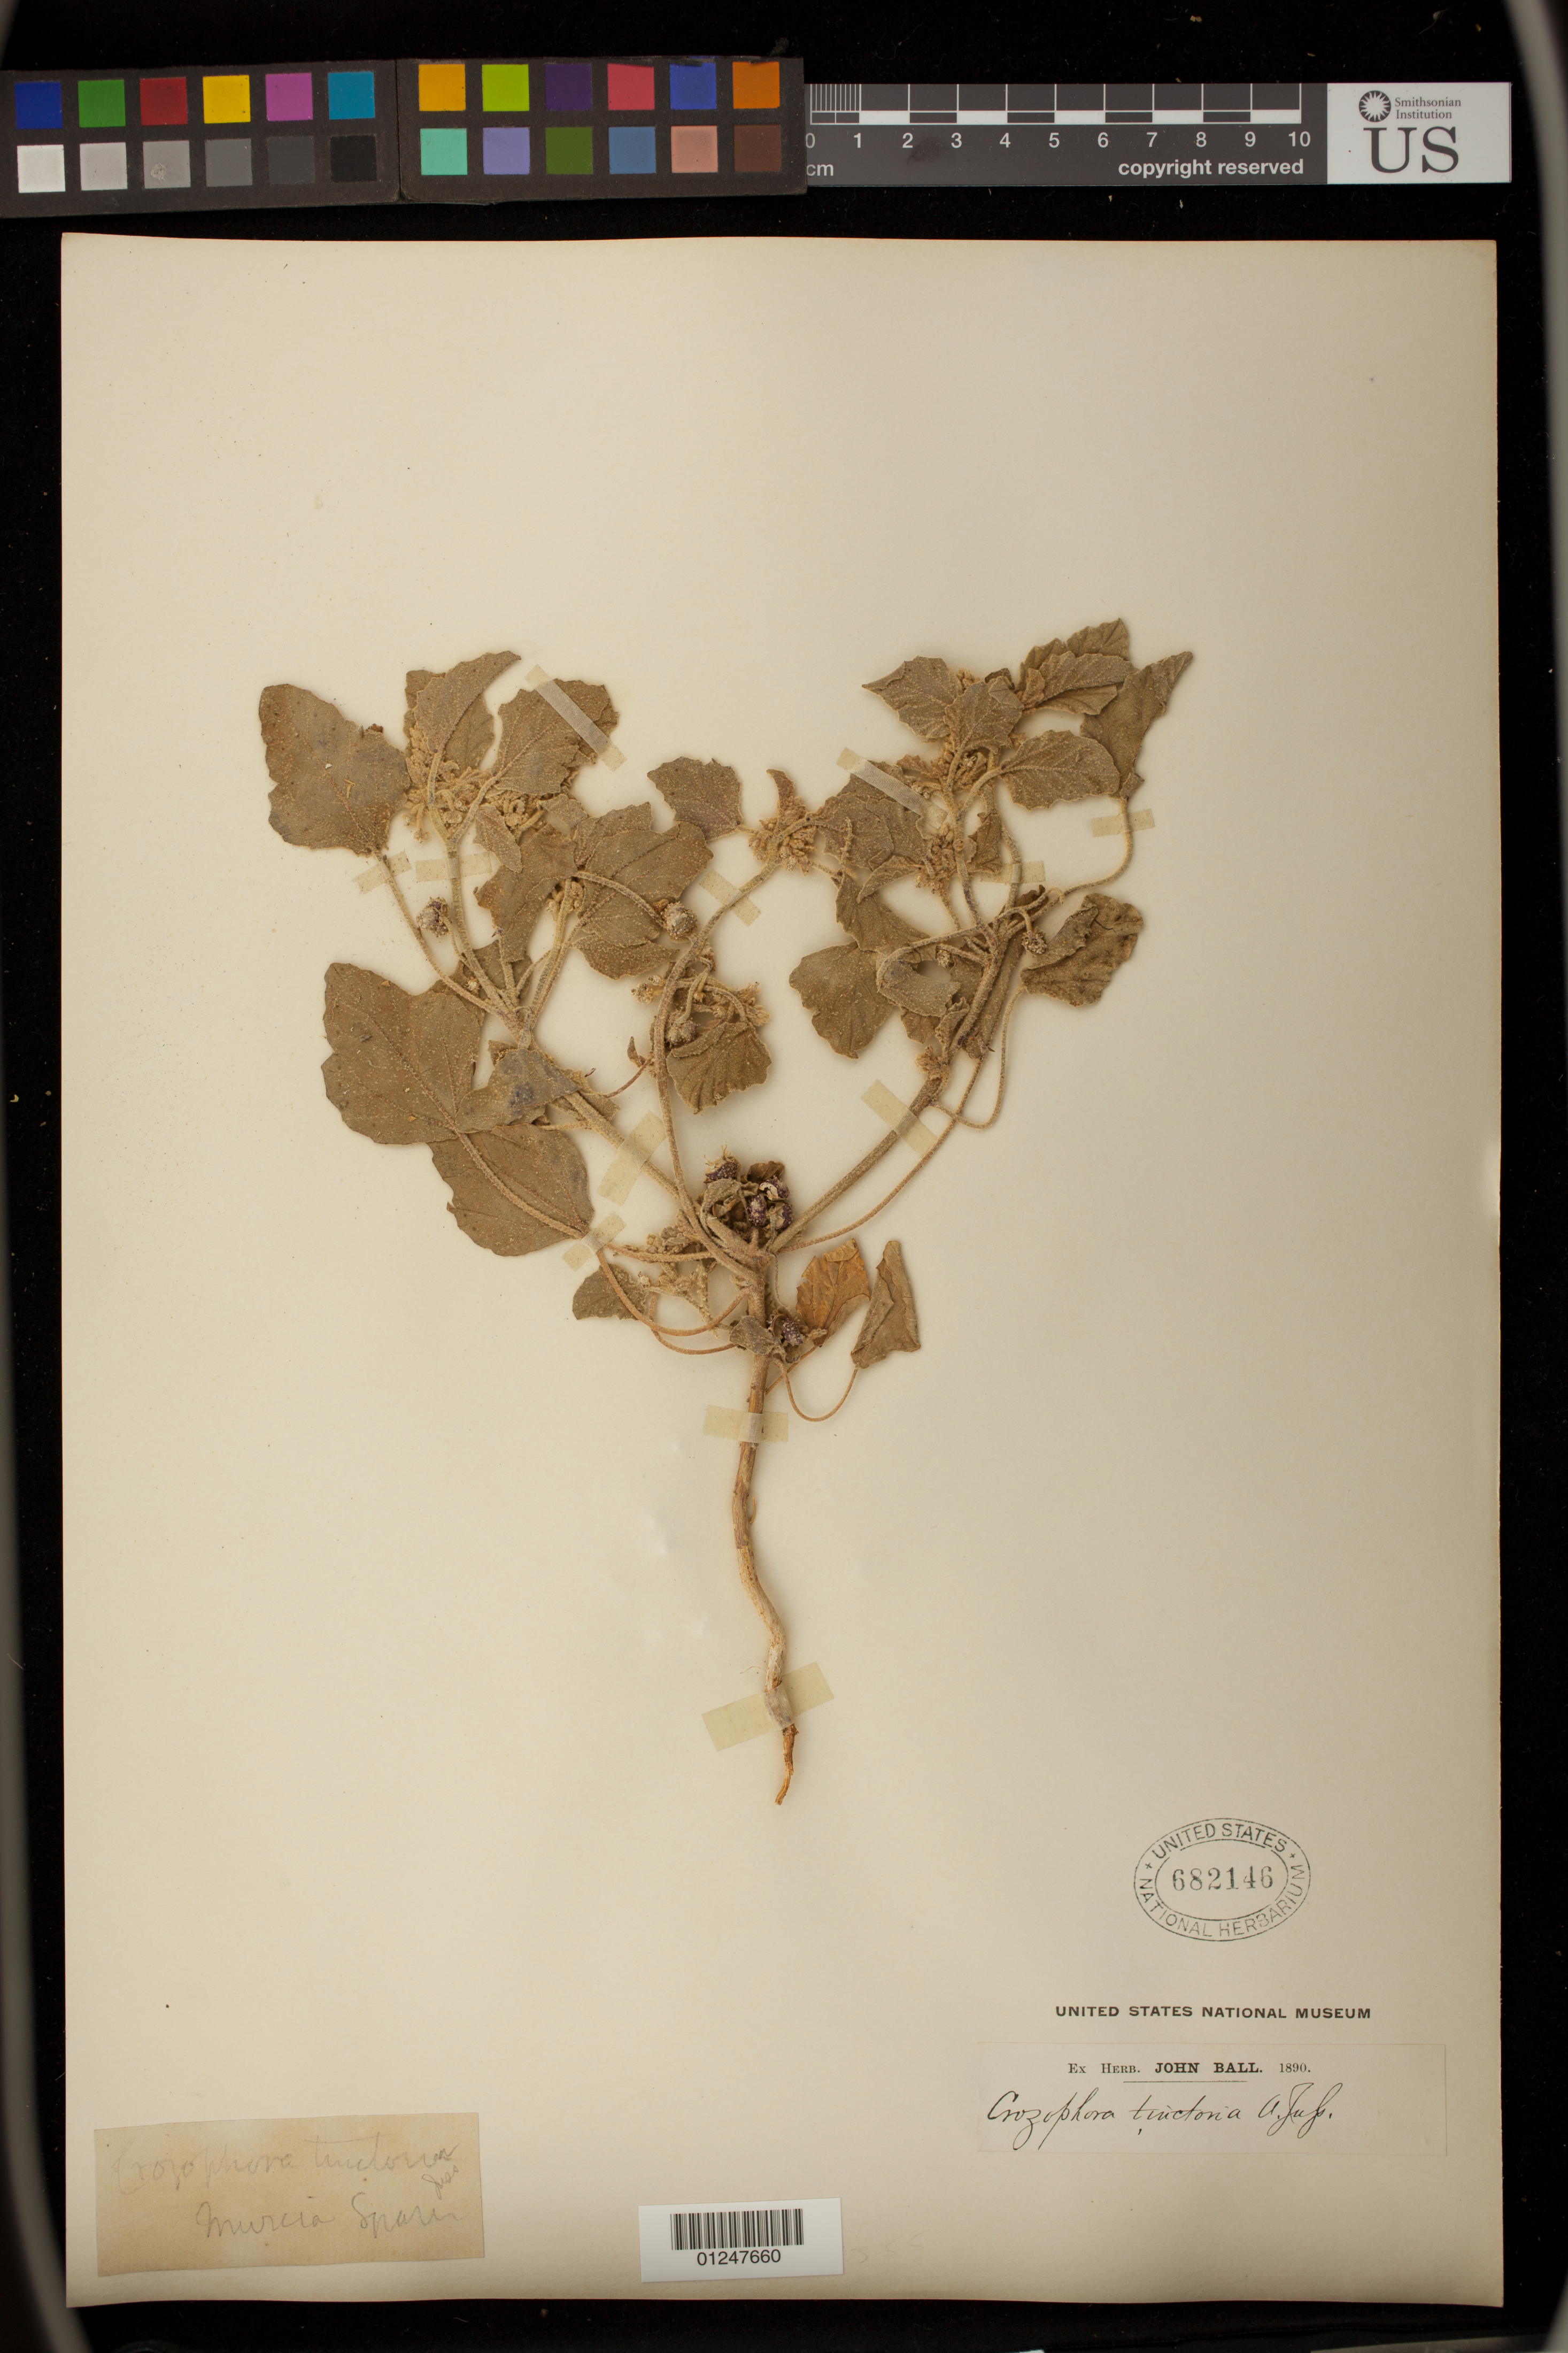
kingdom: Plantae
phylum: Tracheophyta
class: Magnoliopsida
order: Malpighiales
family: Euphorbiaceae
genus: Chrozophora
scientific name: Chrozophora tinctoria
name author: (L.) A. Juss.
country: Spain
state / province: Murcia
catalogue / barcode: US 682146